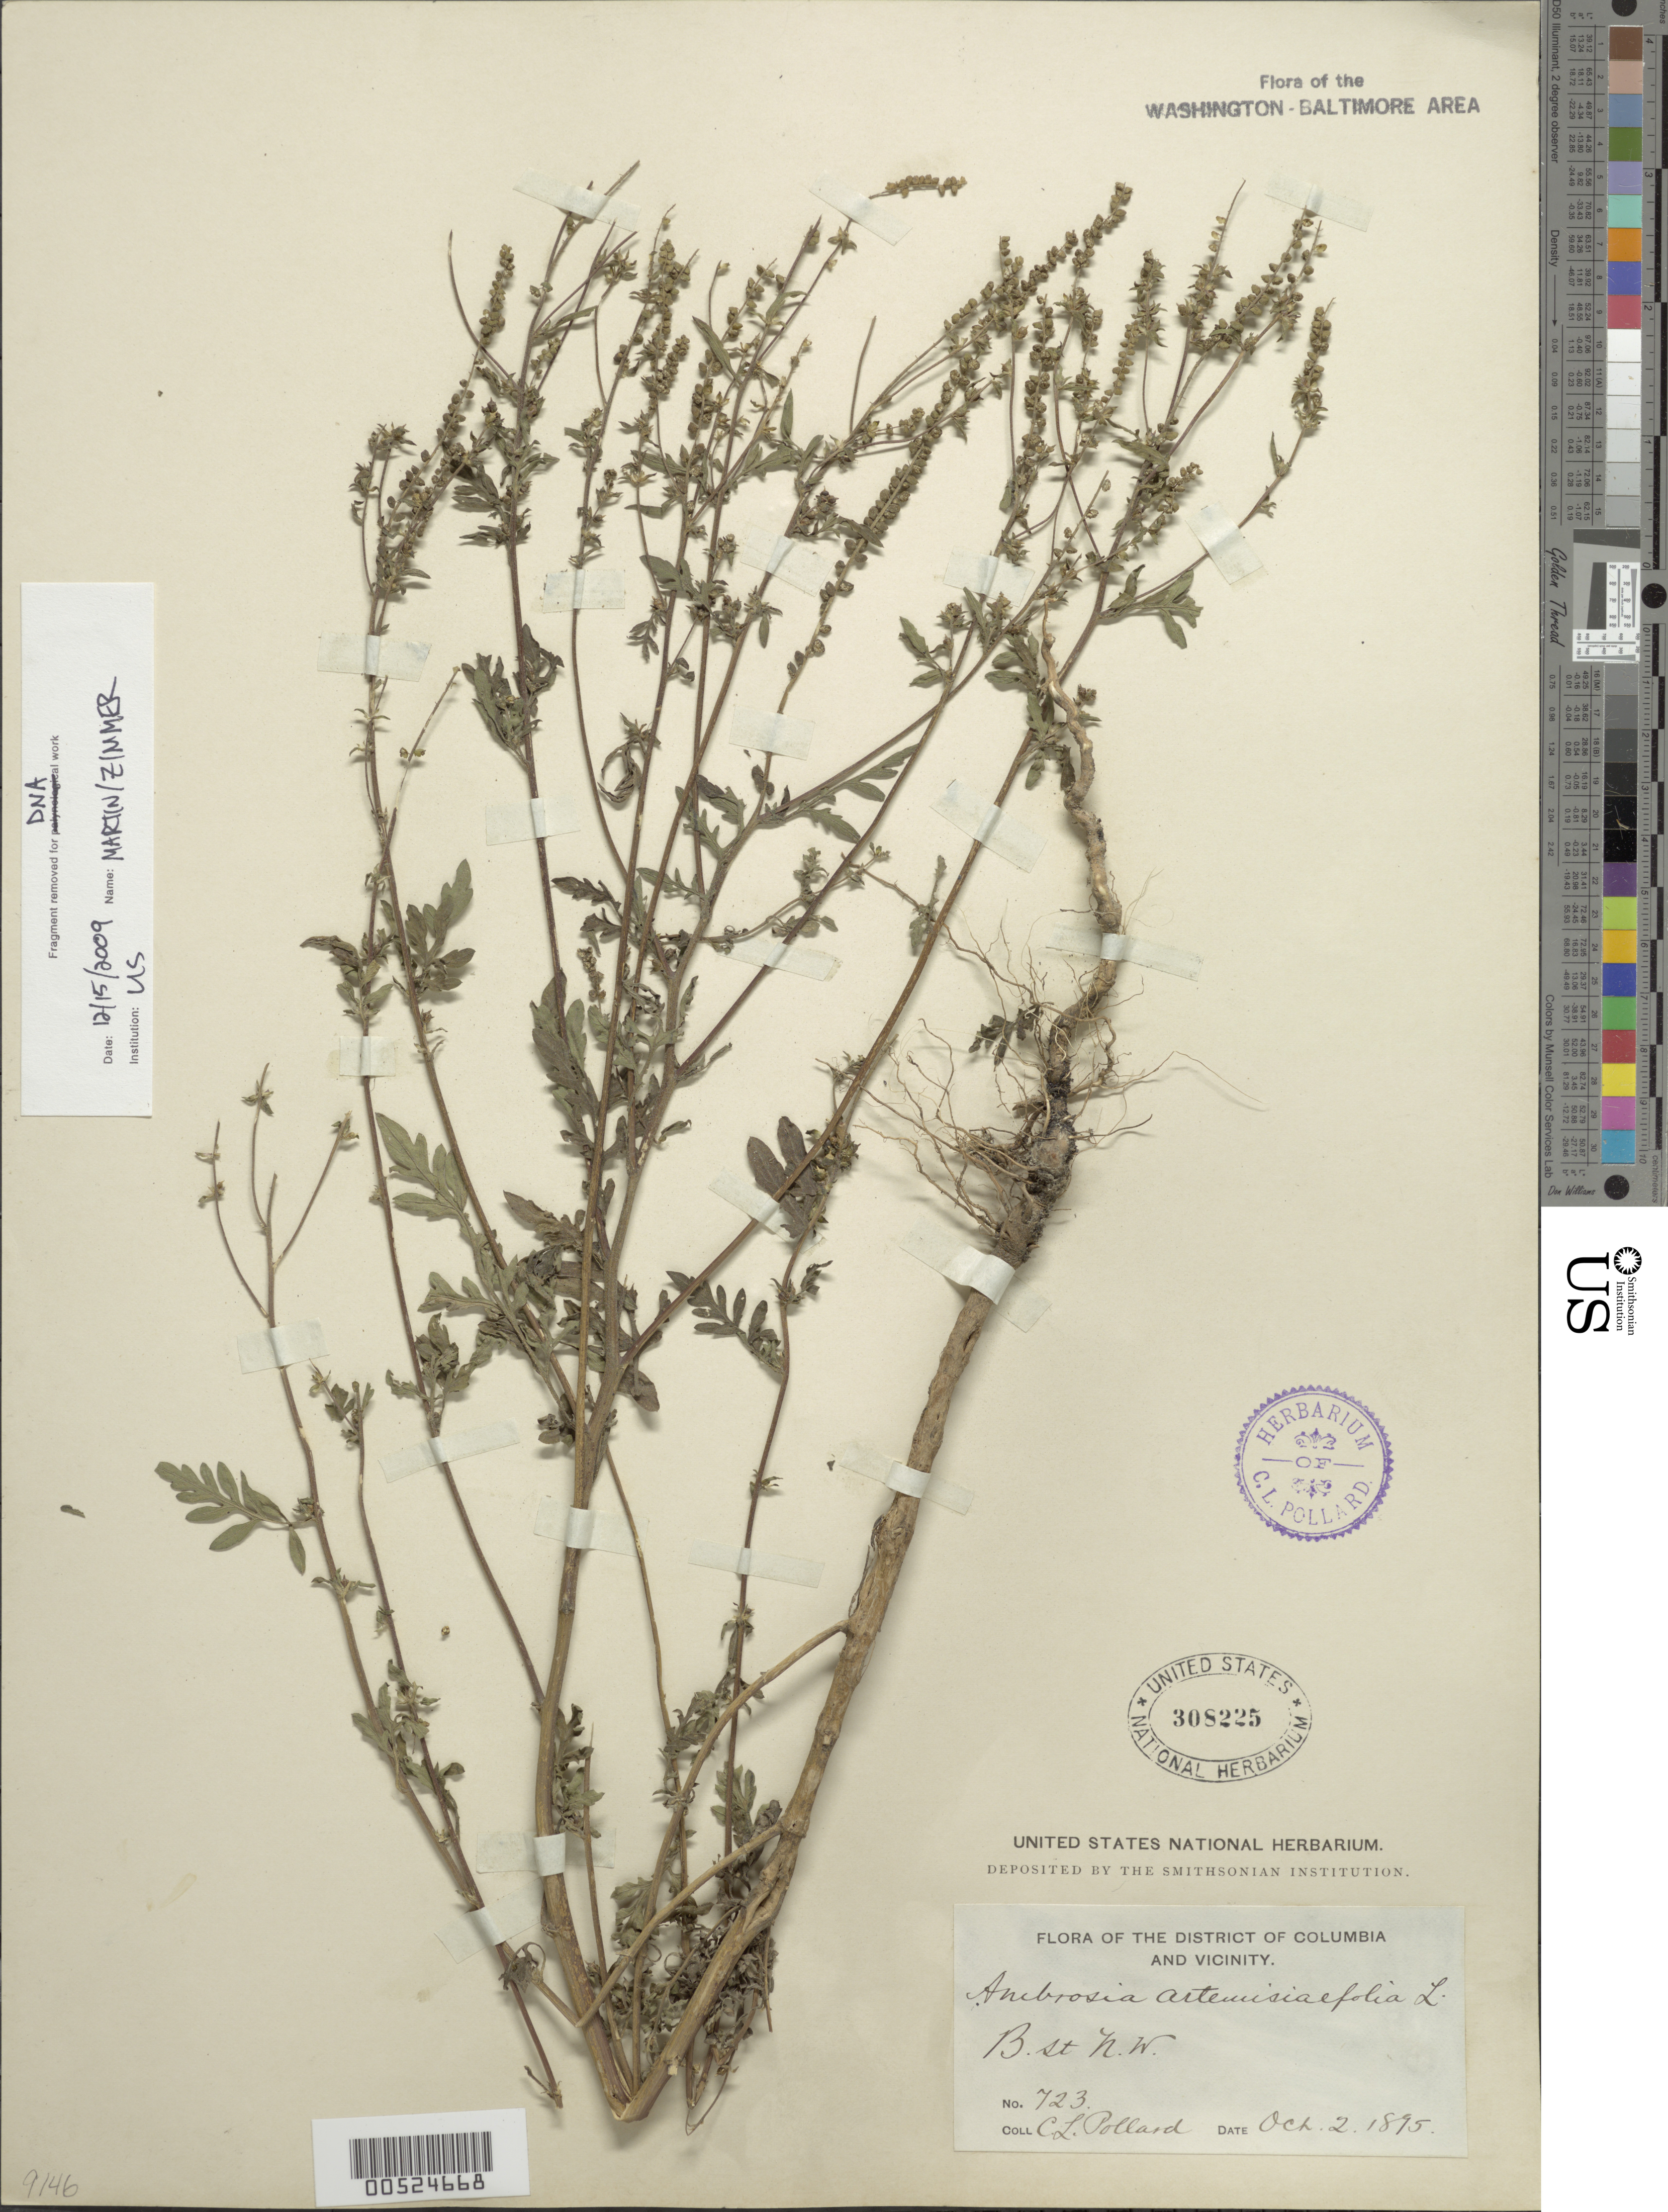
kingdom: Plantae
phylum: Tracheophyta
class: Magnoliopsida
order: Asterales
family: Asteraceae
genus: Ambrosia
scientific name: Ambrosia artemisiifolia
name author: L.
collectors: C. L. Pollard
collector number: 723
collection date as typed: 02 Oct 1875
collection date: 1875-10-02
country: United States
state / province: District of Columbia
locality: B St. NW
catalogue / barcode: US 308225